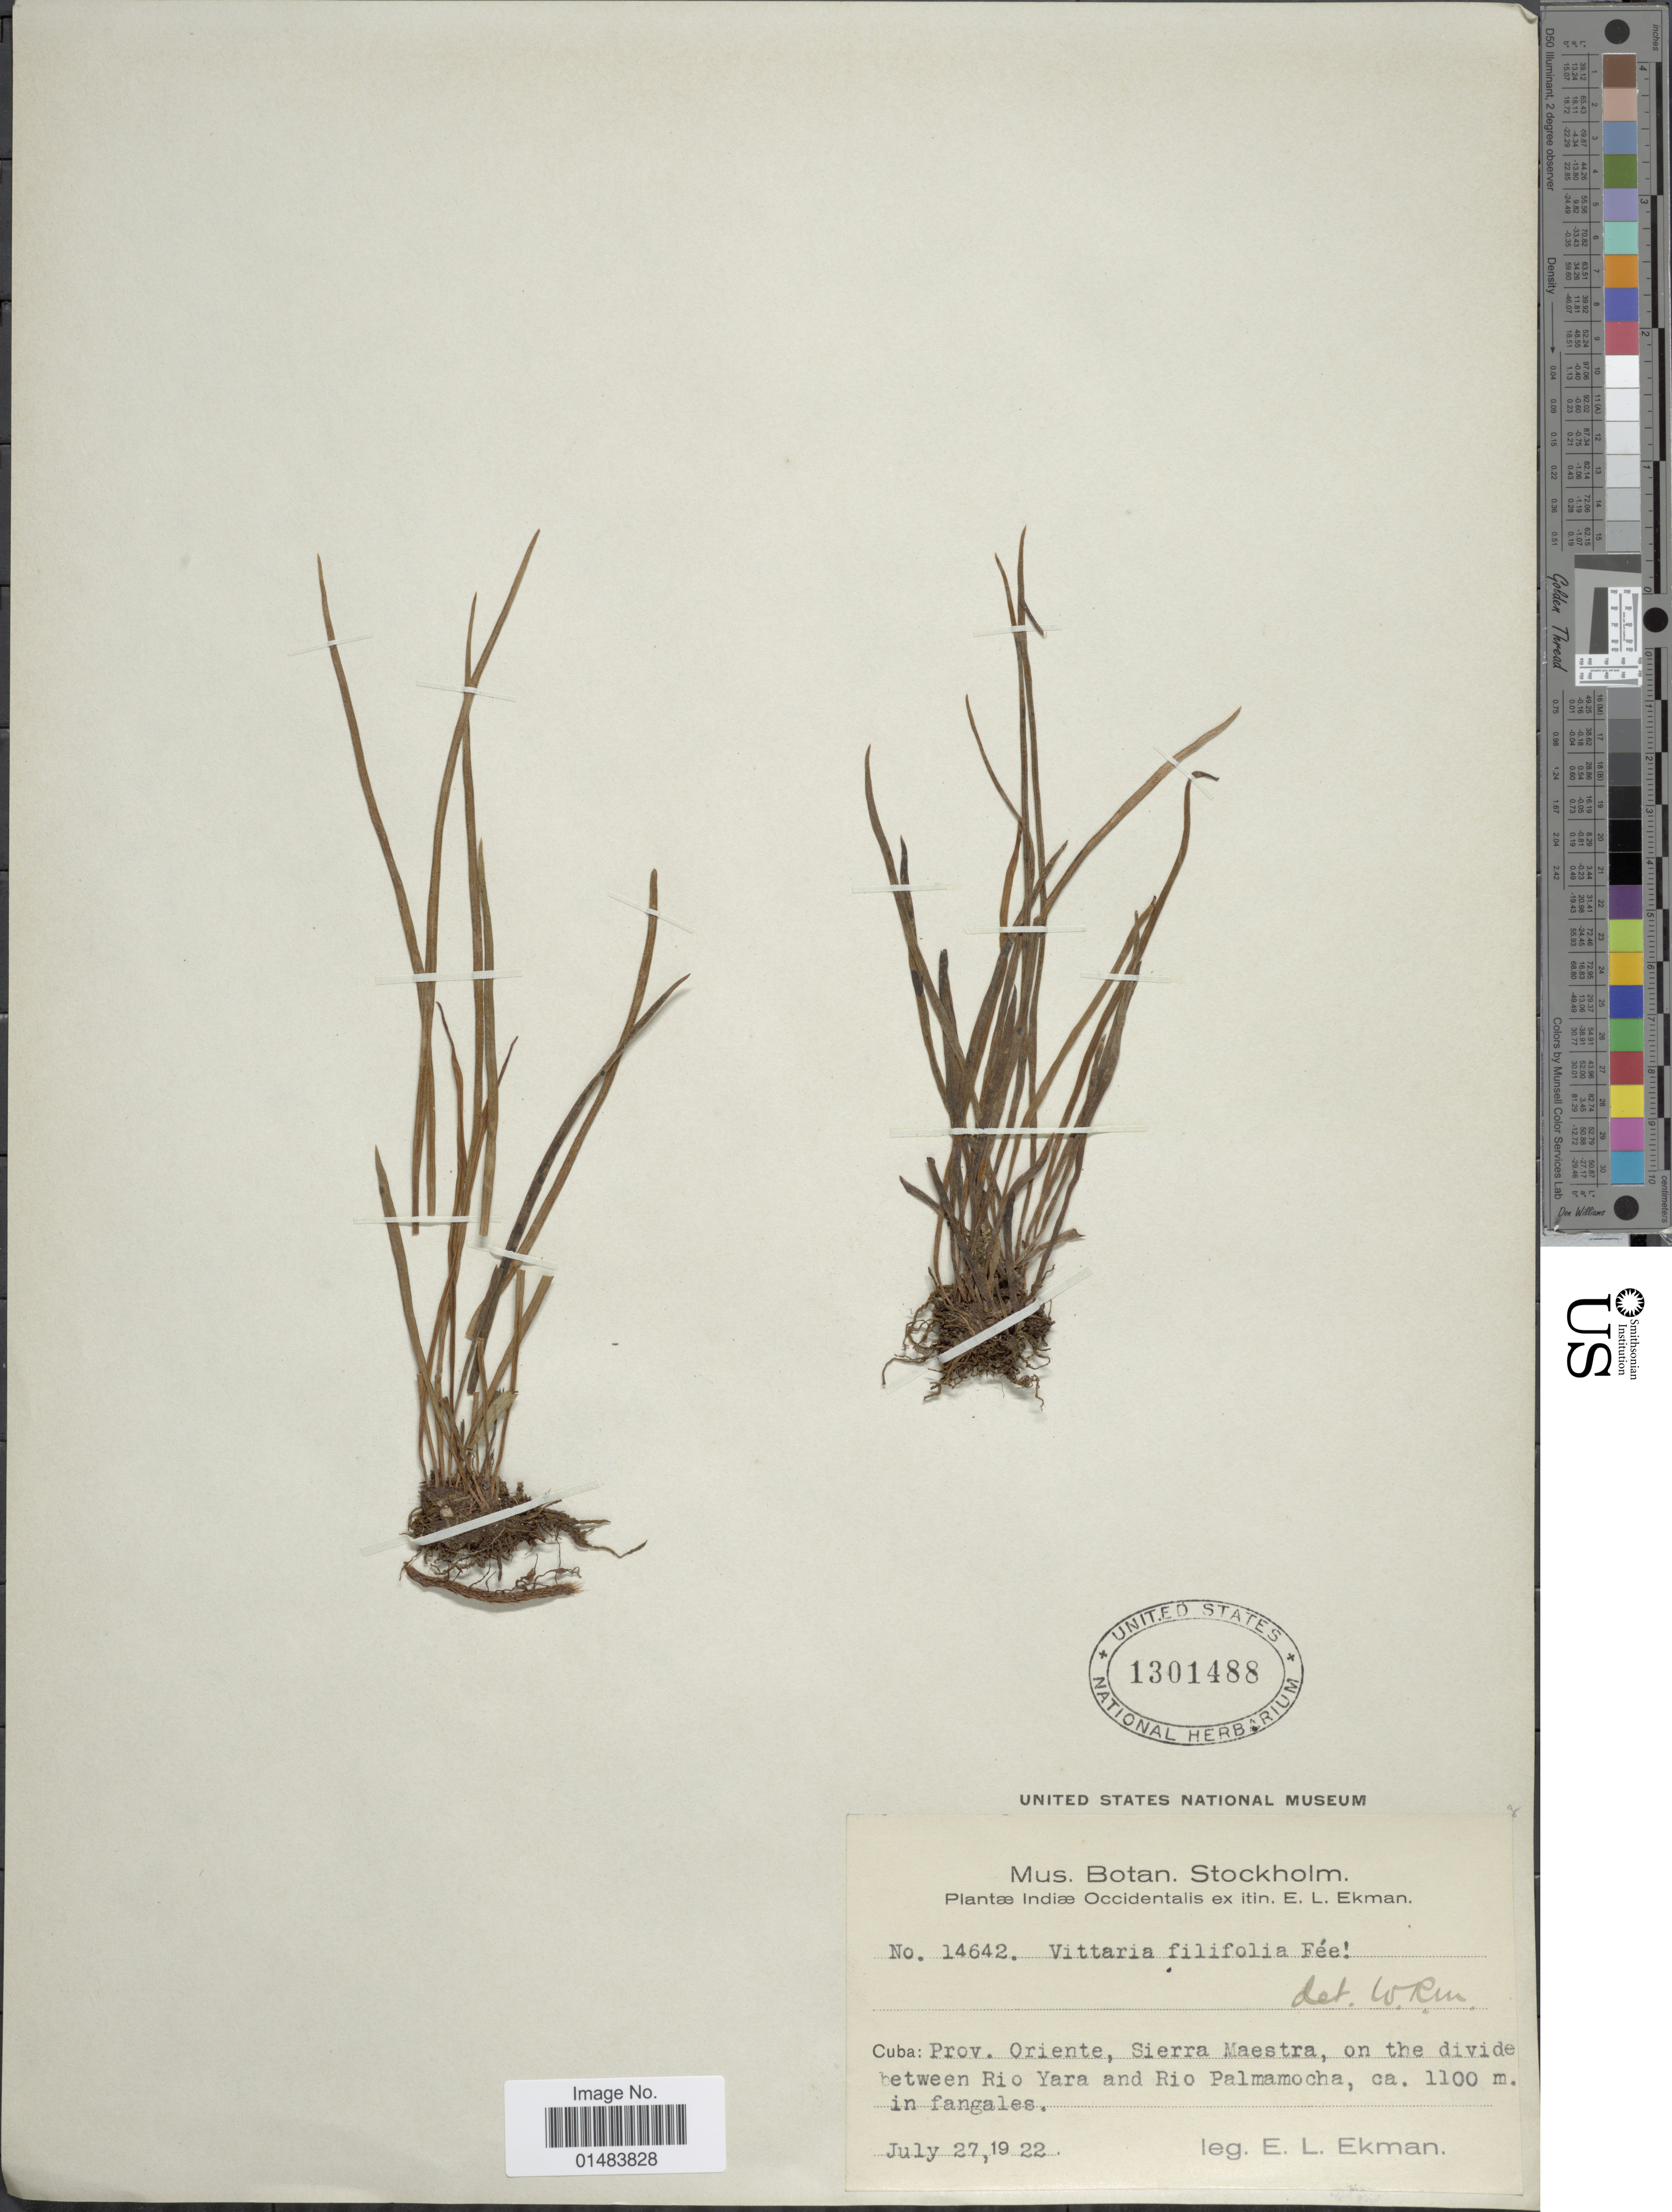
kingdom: Plantae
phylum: Tracheophyta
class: Polypodiopsida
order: Polypodiales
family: Pteridaceae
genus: Vittaria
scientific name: Vittaria filifolia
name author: Fée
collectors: E. L. Ekman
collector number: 14642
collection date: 1922-07-27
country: Cuba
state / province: Oriente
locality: Cuba: Sierra Maestra, on the divide between Rio Yara and Rio Palmamocha, in fangales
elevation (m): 1100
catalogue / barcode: US 1301488